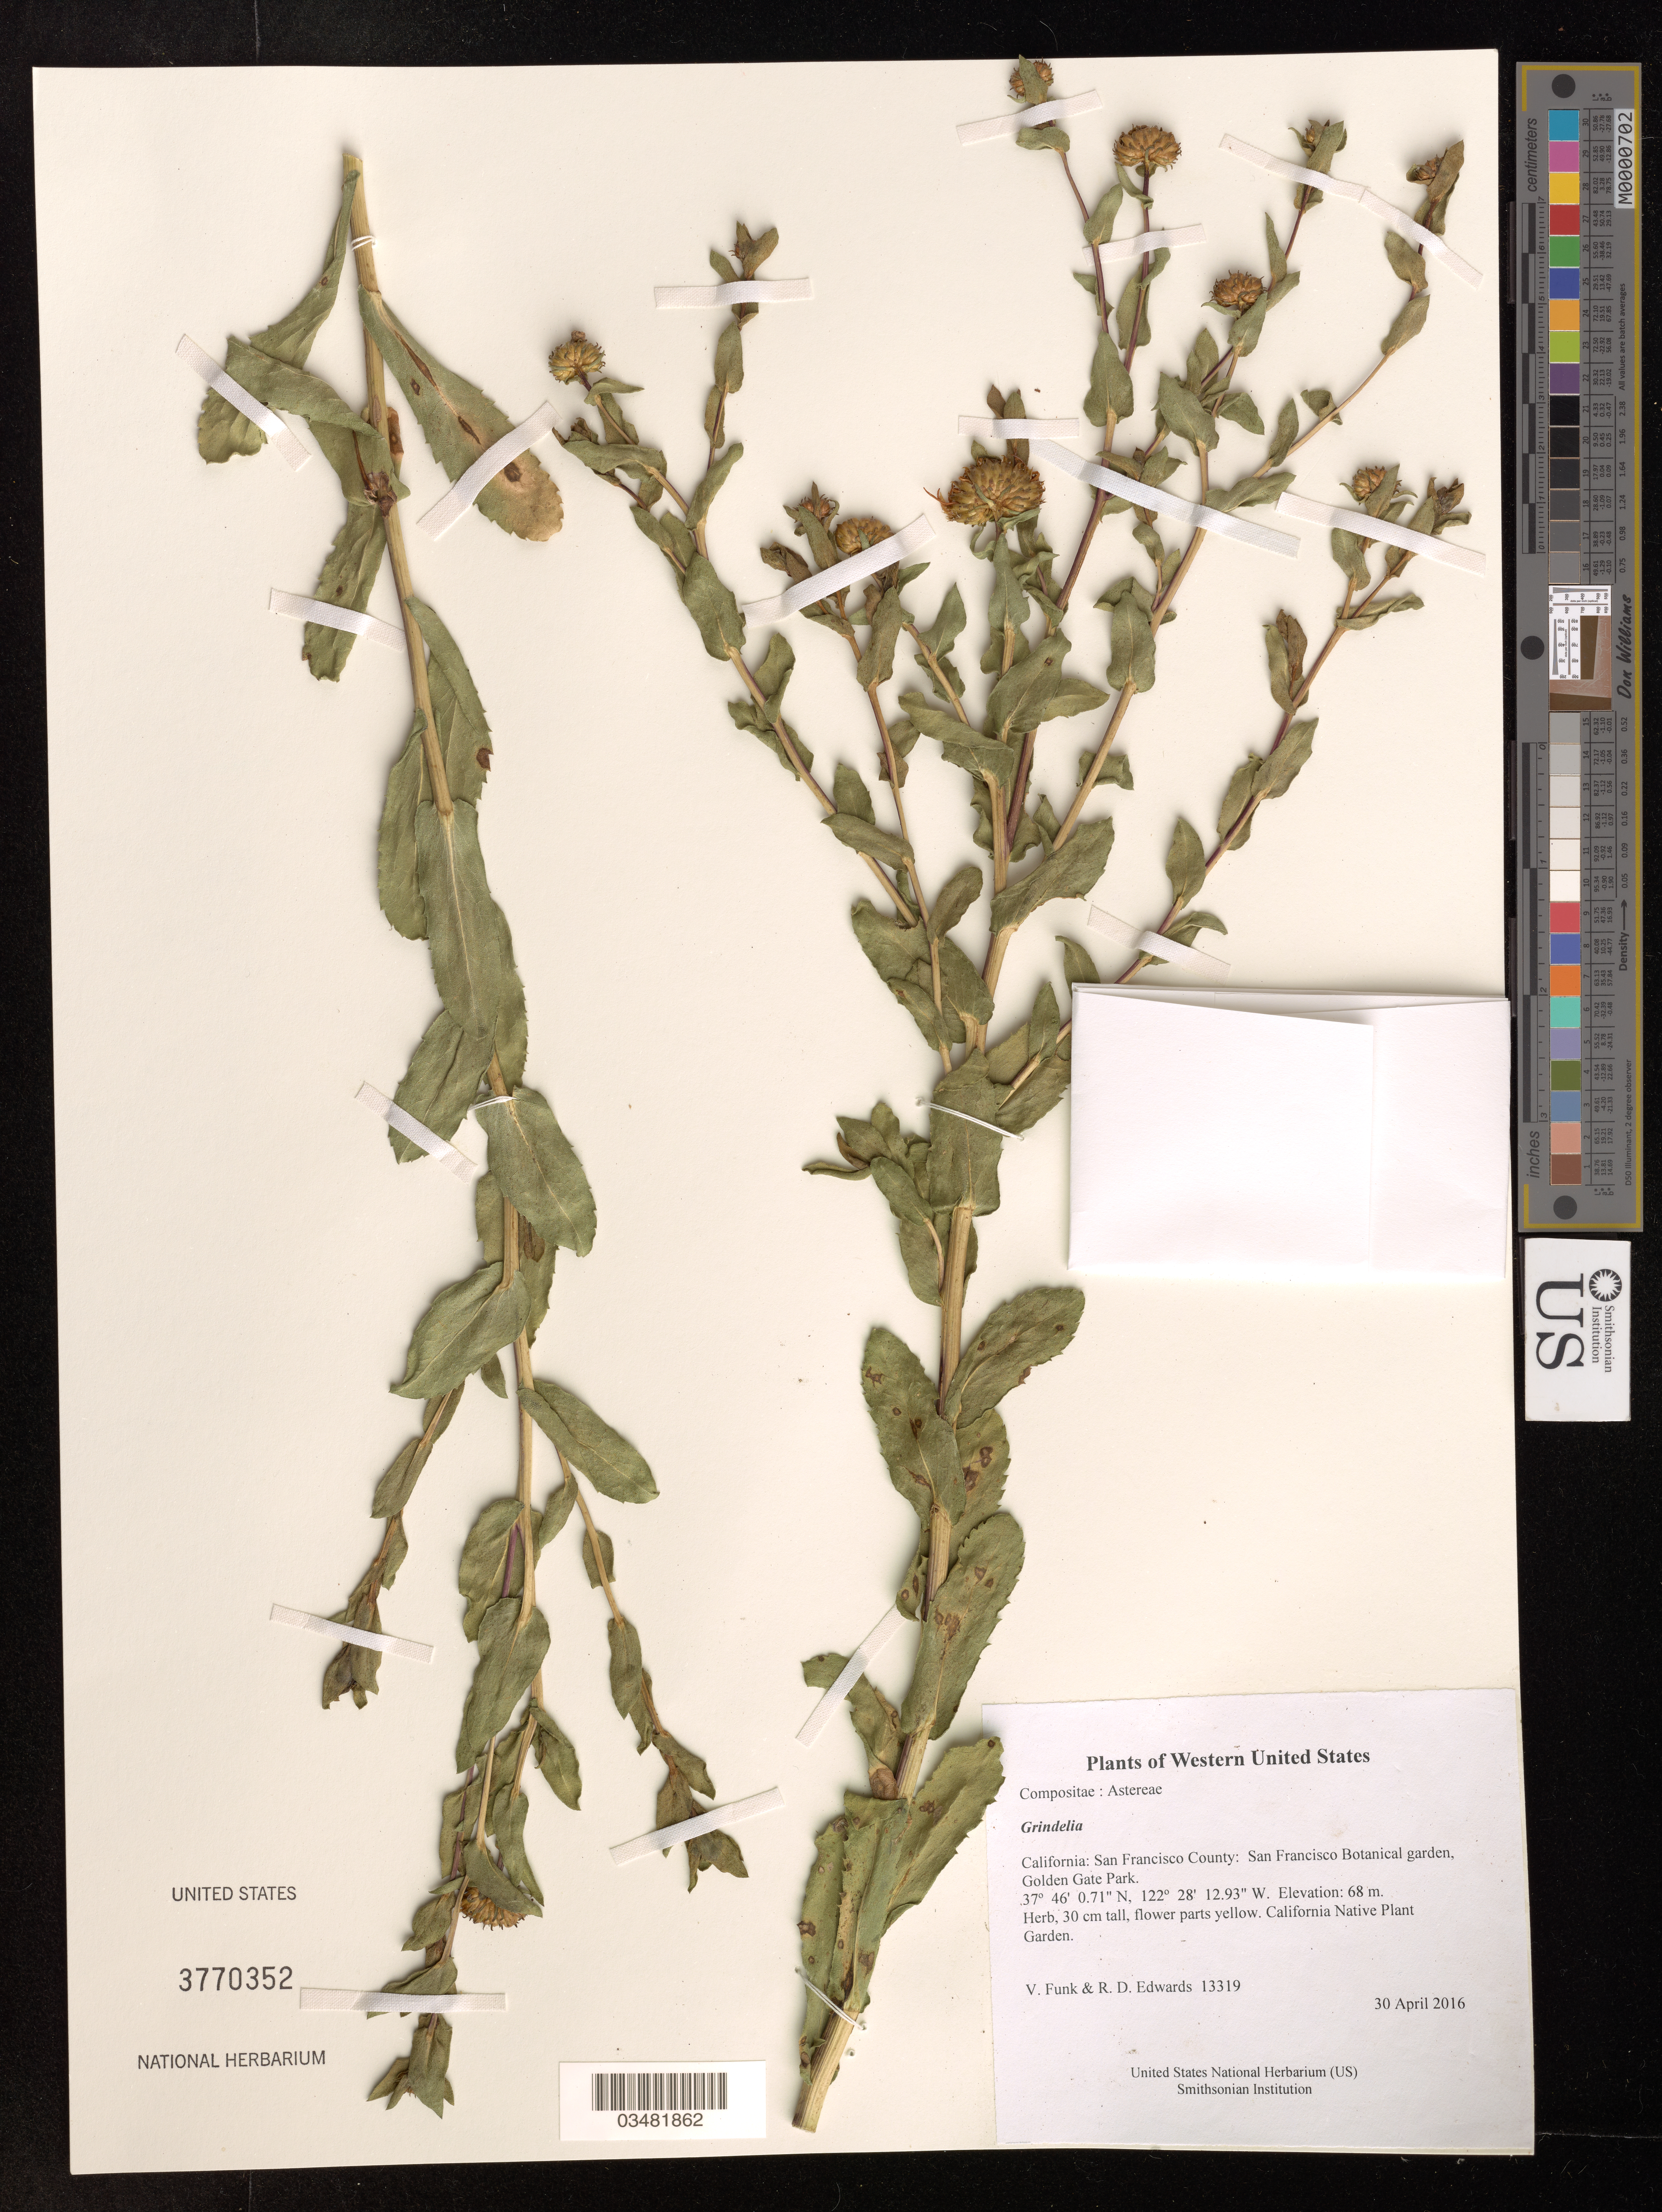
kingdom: Plantae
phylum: Tracheophyta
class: Magnoliopsida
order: Asterales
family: Asteraceae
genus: Grindelia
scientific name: Grindelia sp.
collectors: R.D. Edwards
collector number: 13319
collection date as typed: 30 April 2016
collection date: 2016-04-30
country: United States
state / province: California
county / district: San Francisco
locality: San Francisco Botanical garden, Golden Gate Park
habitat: California Native Plant Garden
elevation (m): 68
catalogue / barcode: US 3770352